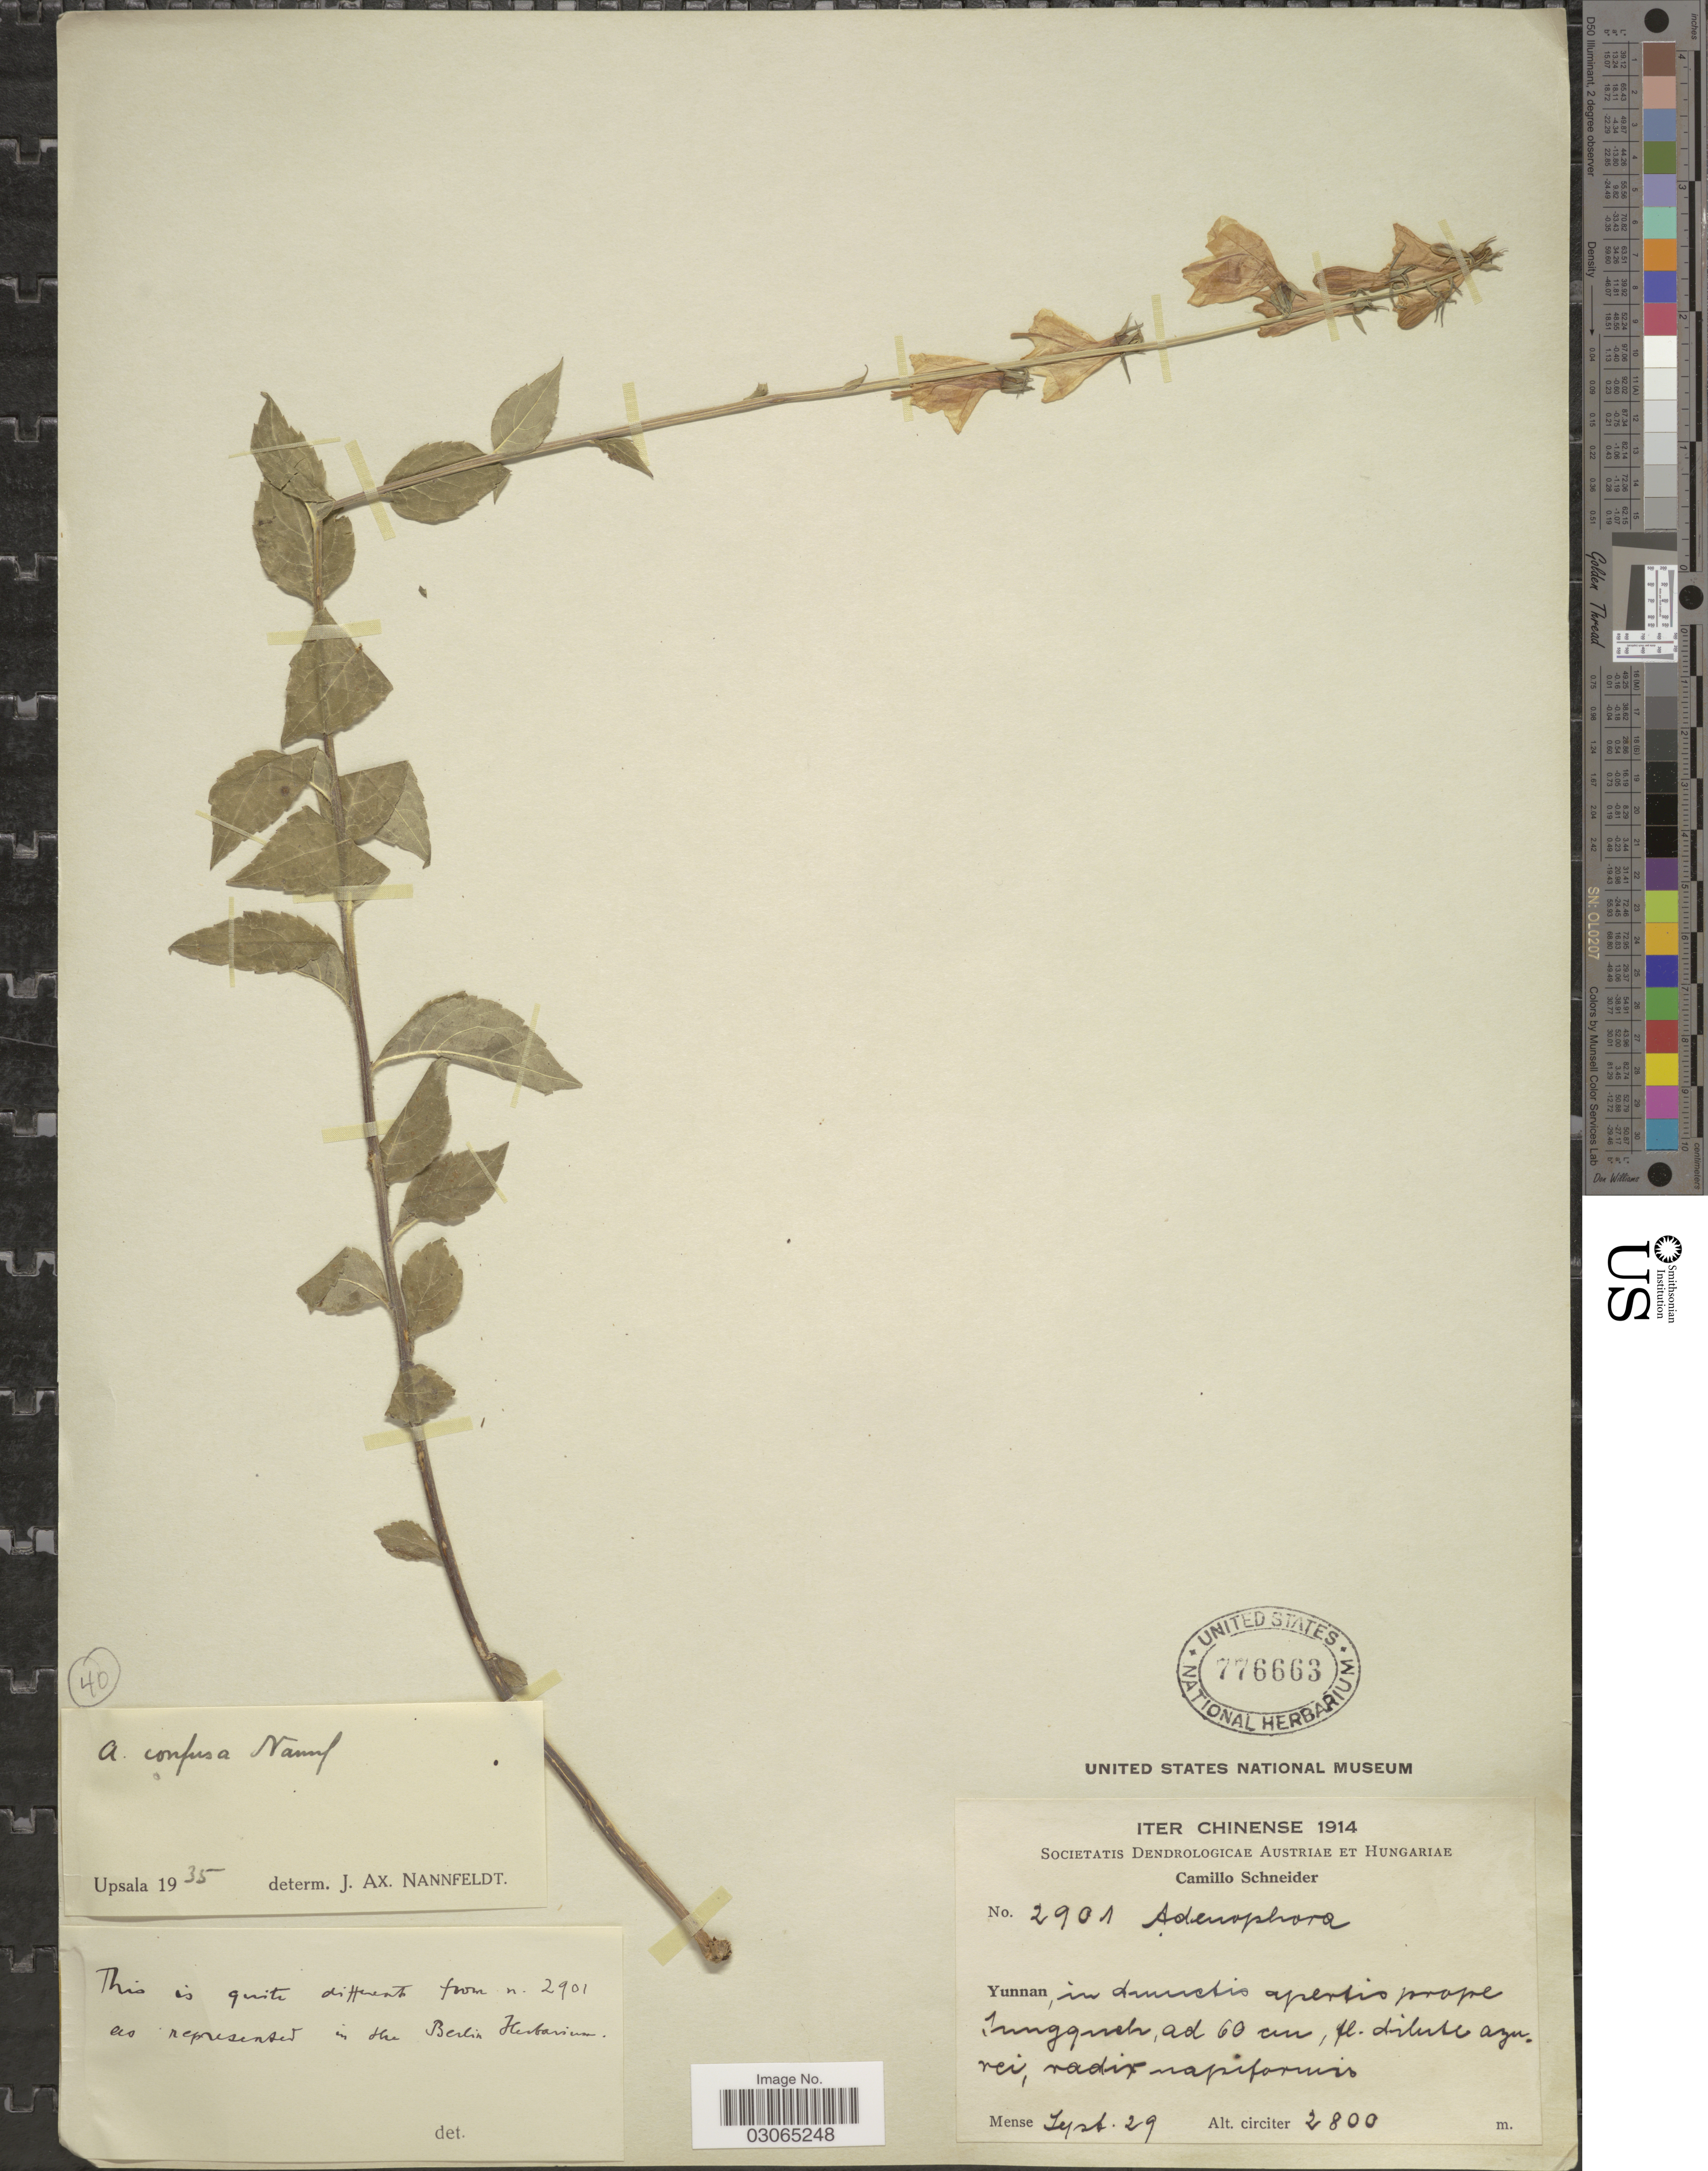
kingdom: Plantae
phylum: Tracheophyta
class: Magnoliopsida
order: Asterales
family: Campanulaceae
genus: Adenophora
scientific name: Adenophora confusa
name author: Nannf.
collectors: C. K. Schneider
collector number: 2901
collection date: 1914-09-29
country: China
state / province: Yunnan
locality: In dumetis apertis prope Tungguele [interpreted].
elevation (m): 2800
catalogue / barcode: US 776663